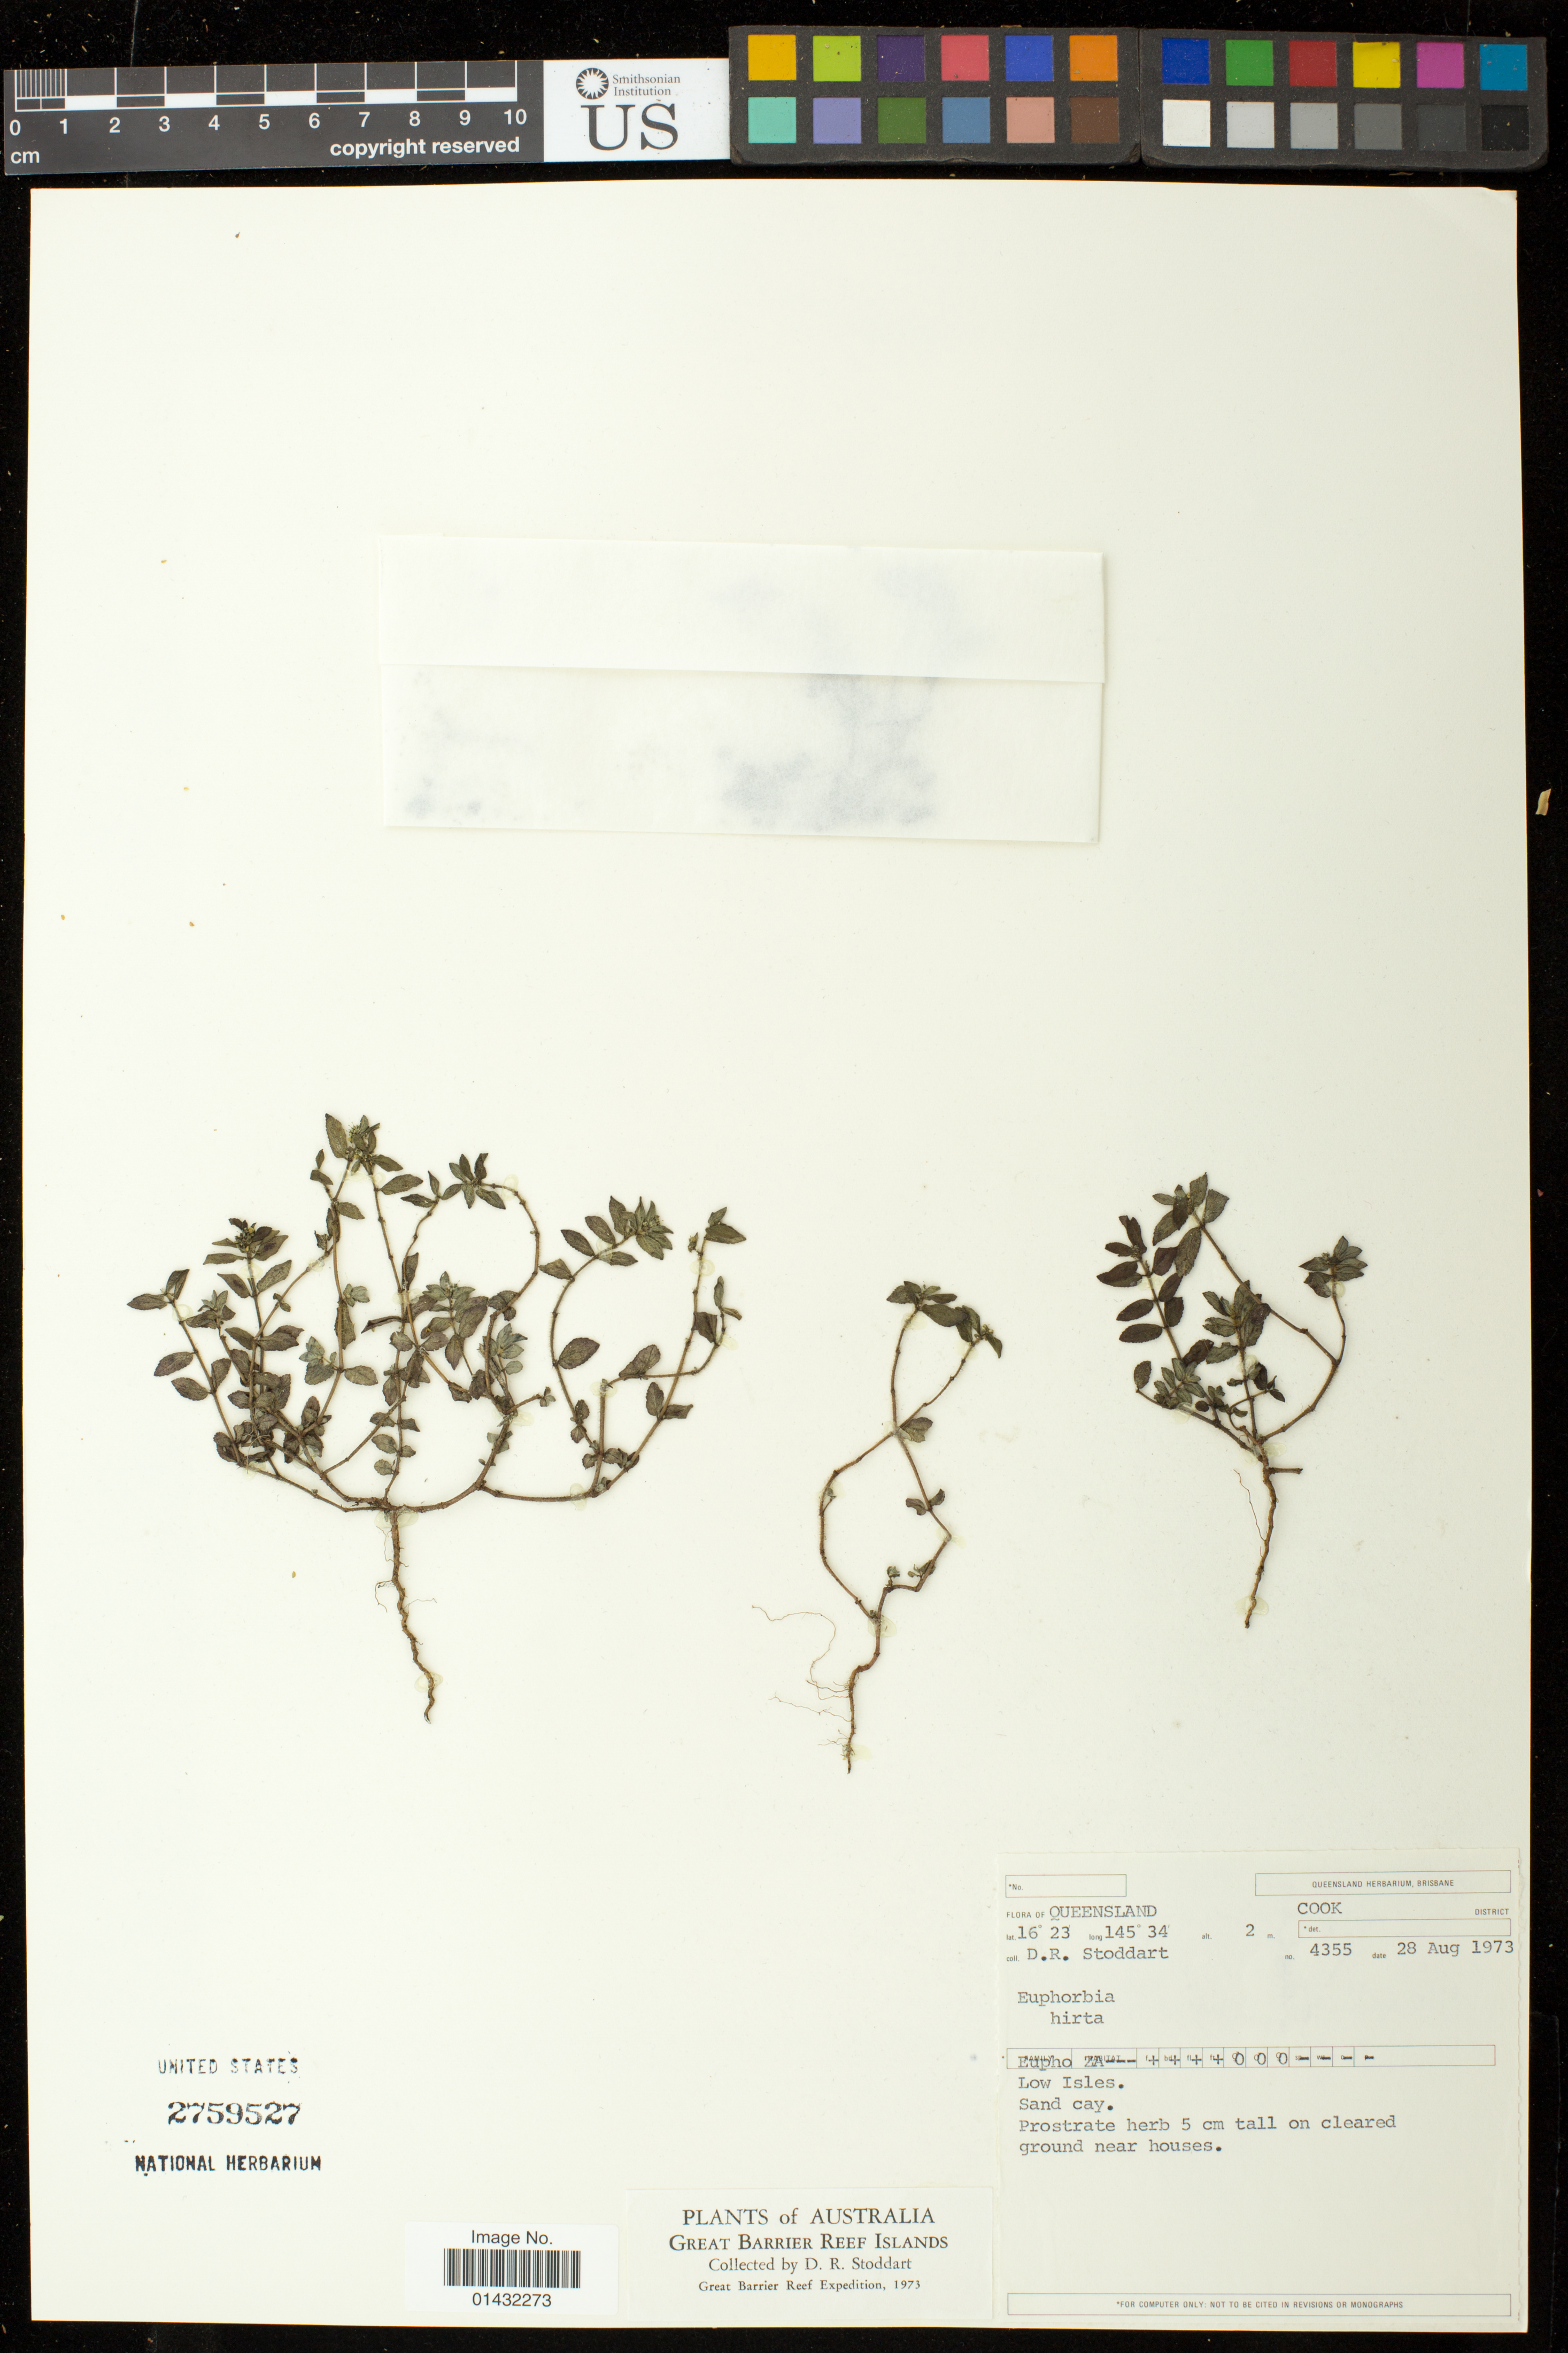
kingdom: Plantae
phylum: Tracheophyta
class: Magnoliopsida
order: Malpighiales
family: Euphorbiaceae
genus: Euphorbia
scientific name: Euphorbia hirta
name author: L.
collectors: D. R. Stoddart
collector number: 4355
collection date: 1973-08-28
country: Australia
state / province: Queensland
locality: Cook District; Low Isles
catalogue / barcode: US 2759527